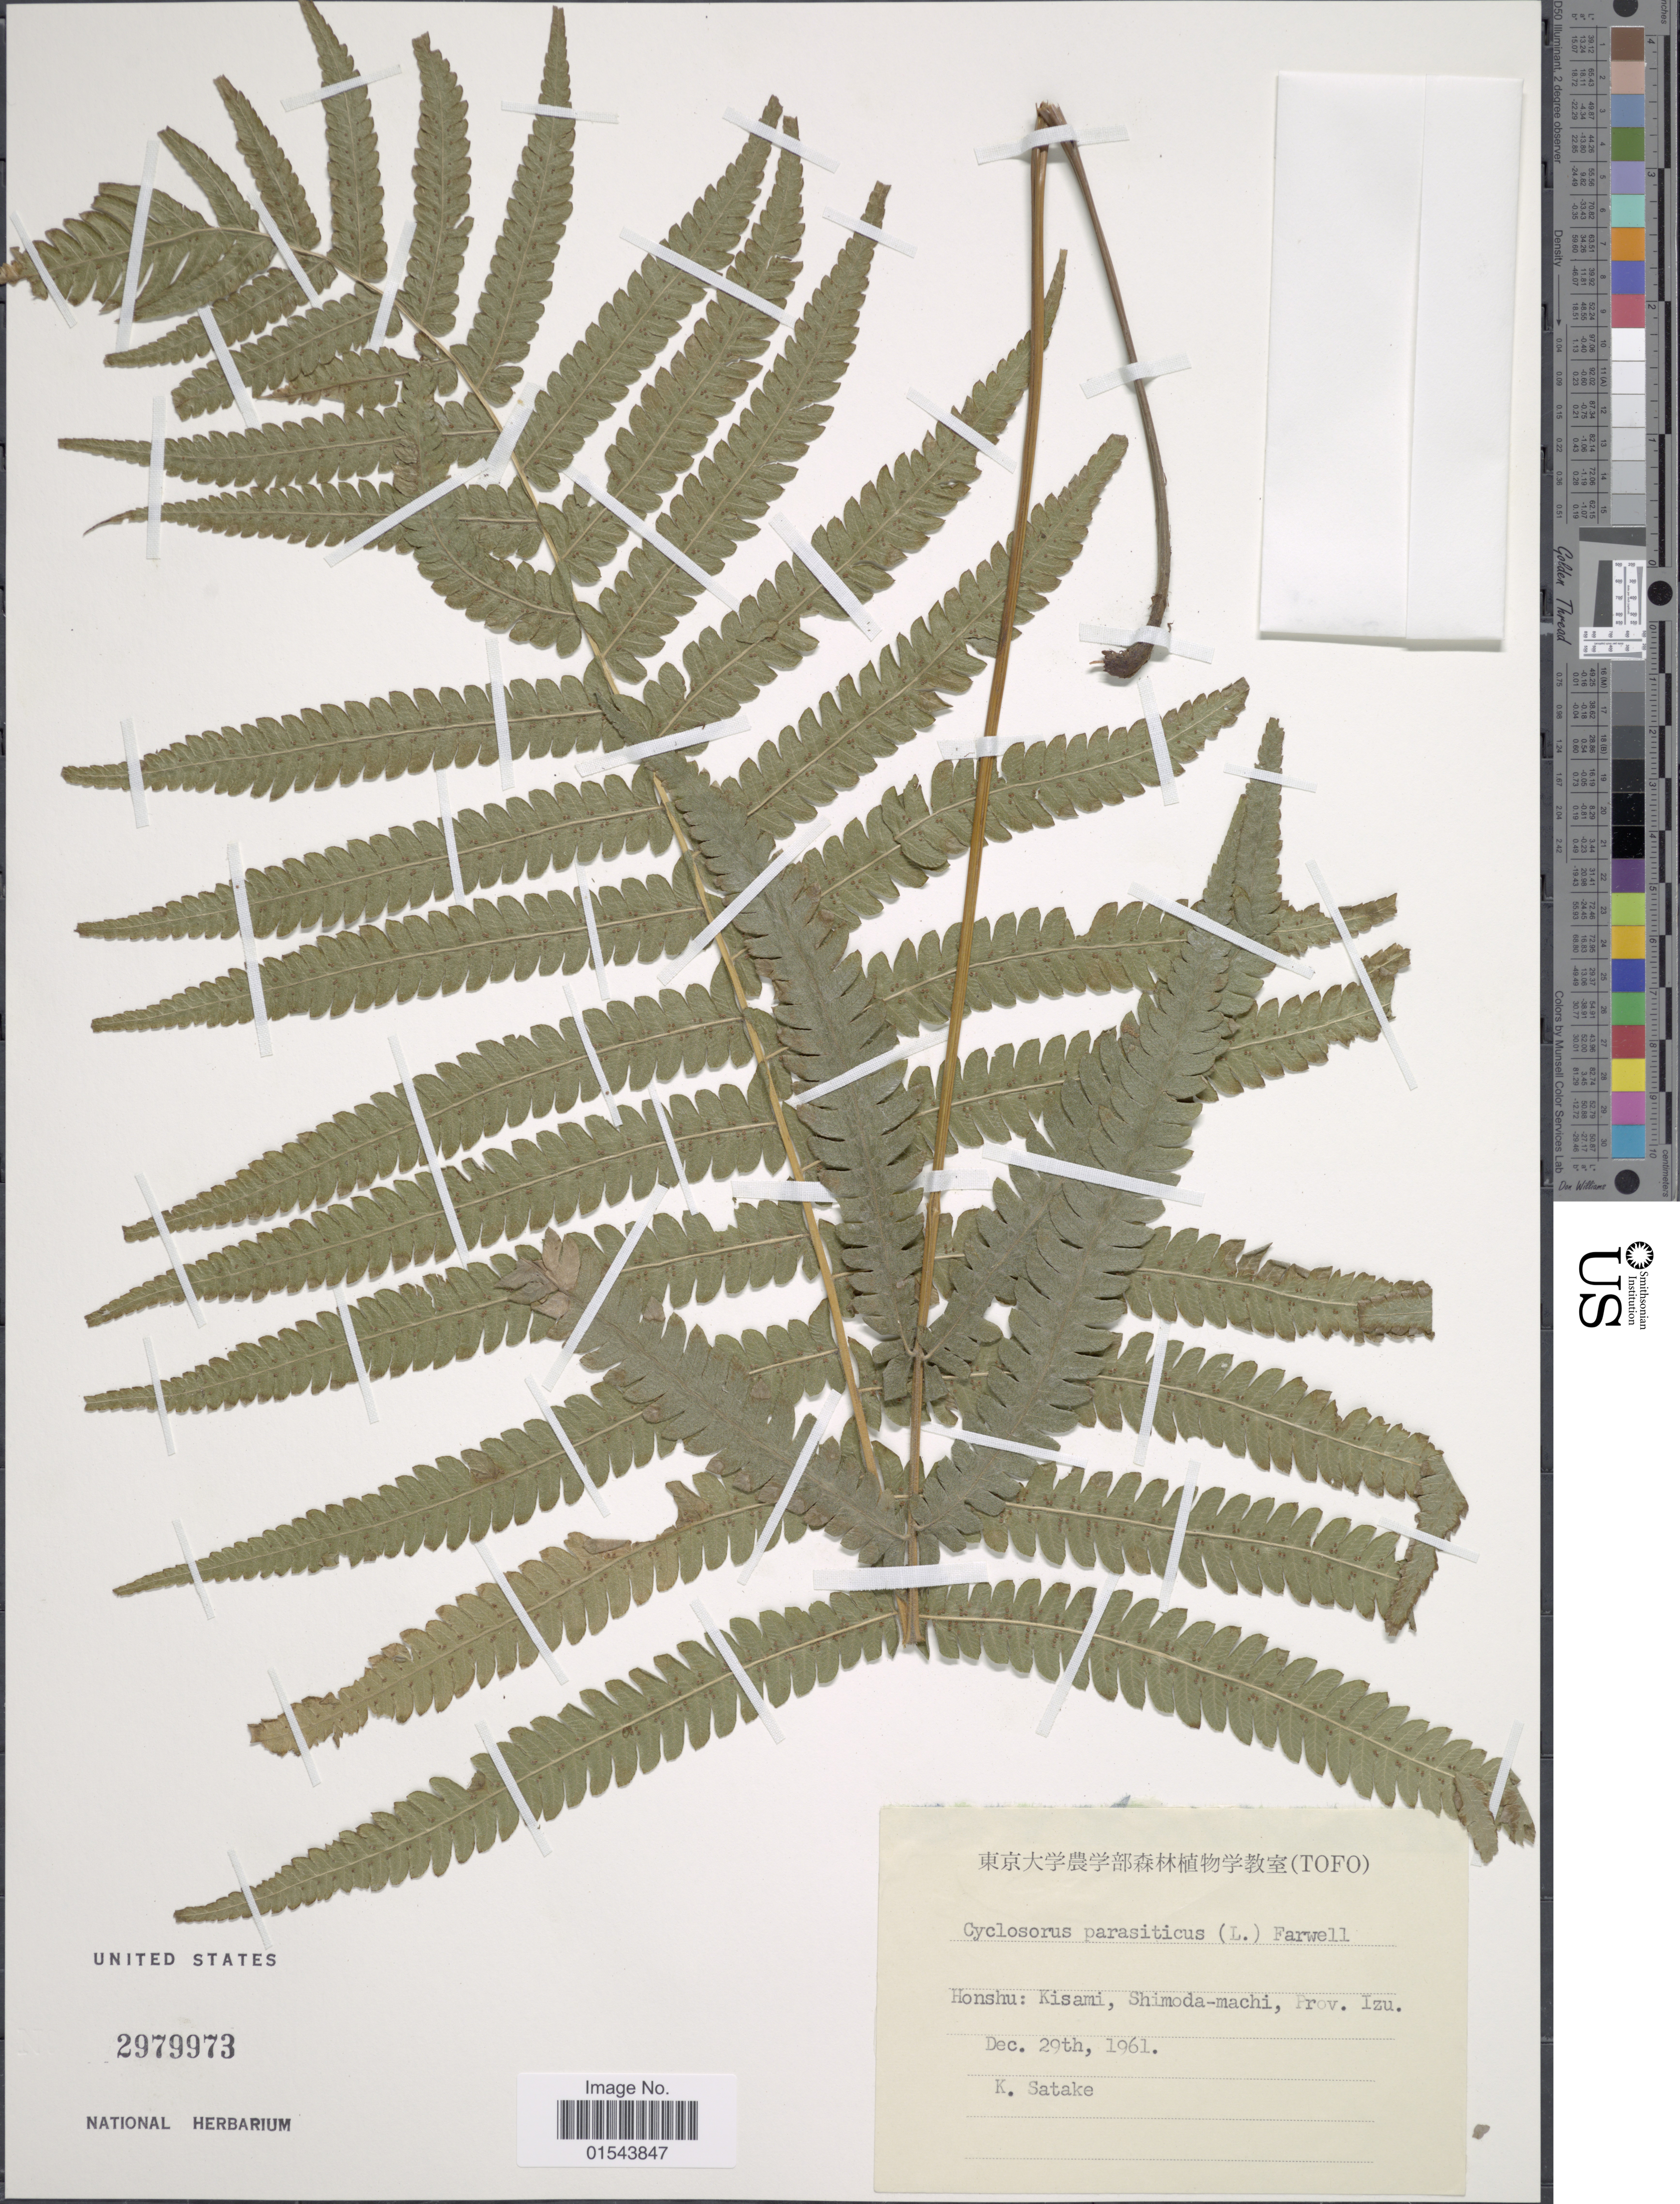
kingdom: Plantae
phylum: Tracheophyta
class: Polypodiopsida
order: Polypodiales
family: Thelypteridaceae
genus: Christella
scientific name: Christella parasitica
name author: (L.) H. Lév.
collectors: K. Satake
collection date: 1961-12-29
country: Japan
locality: Honshu: Kisami, Shimoda-machi, Prov. Izu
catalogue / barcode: US 2979973